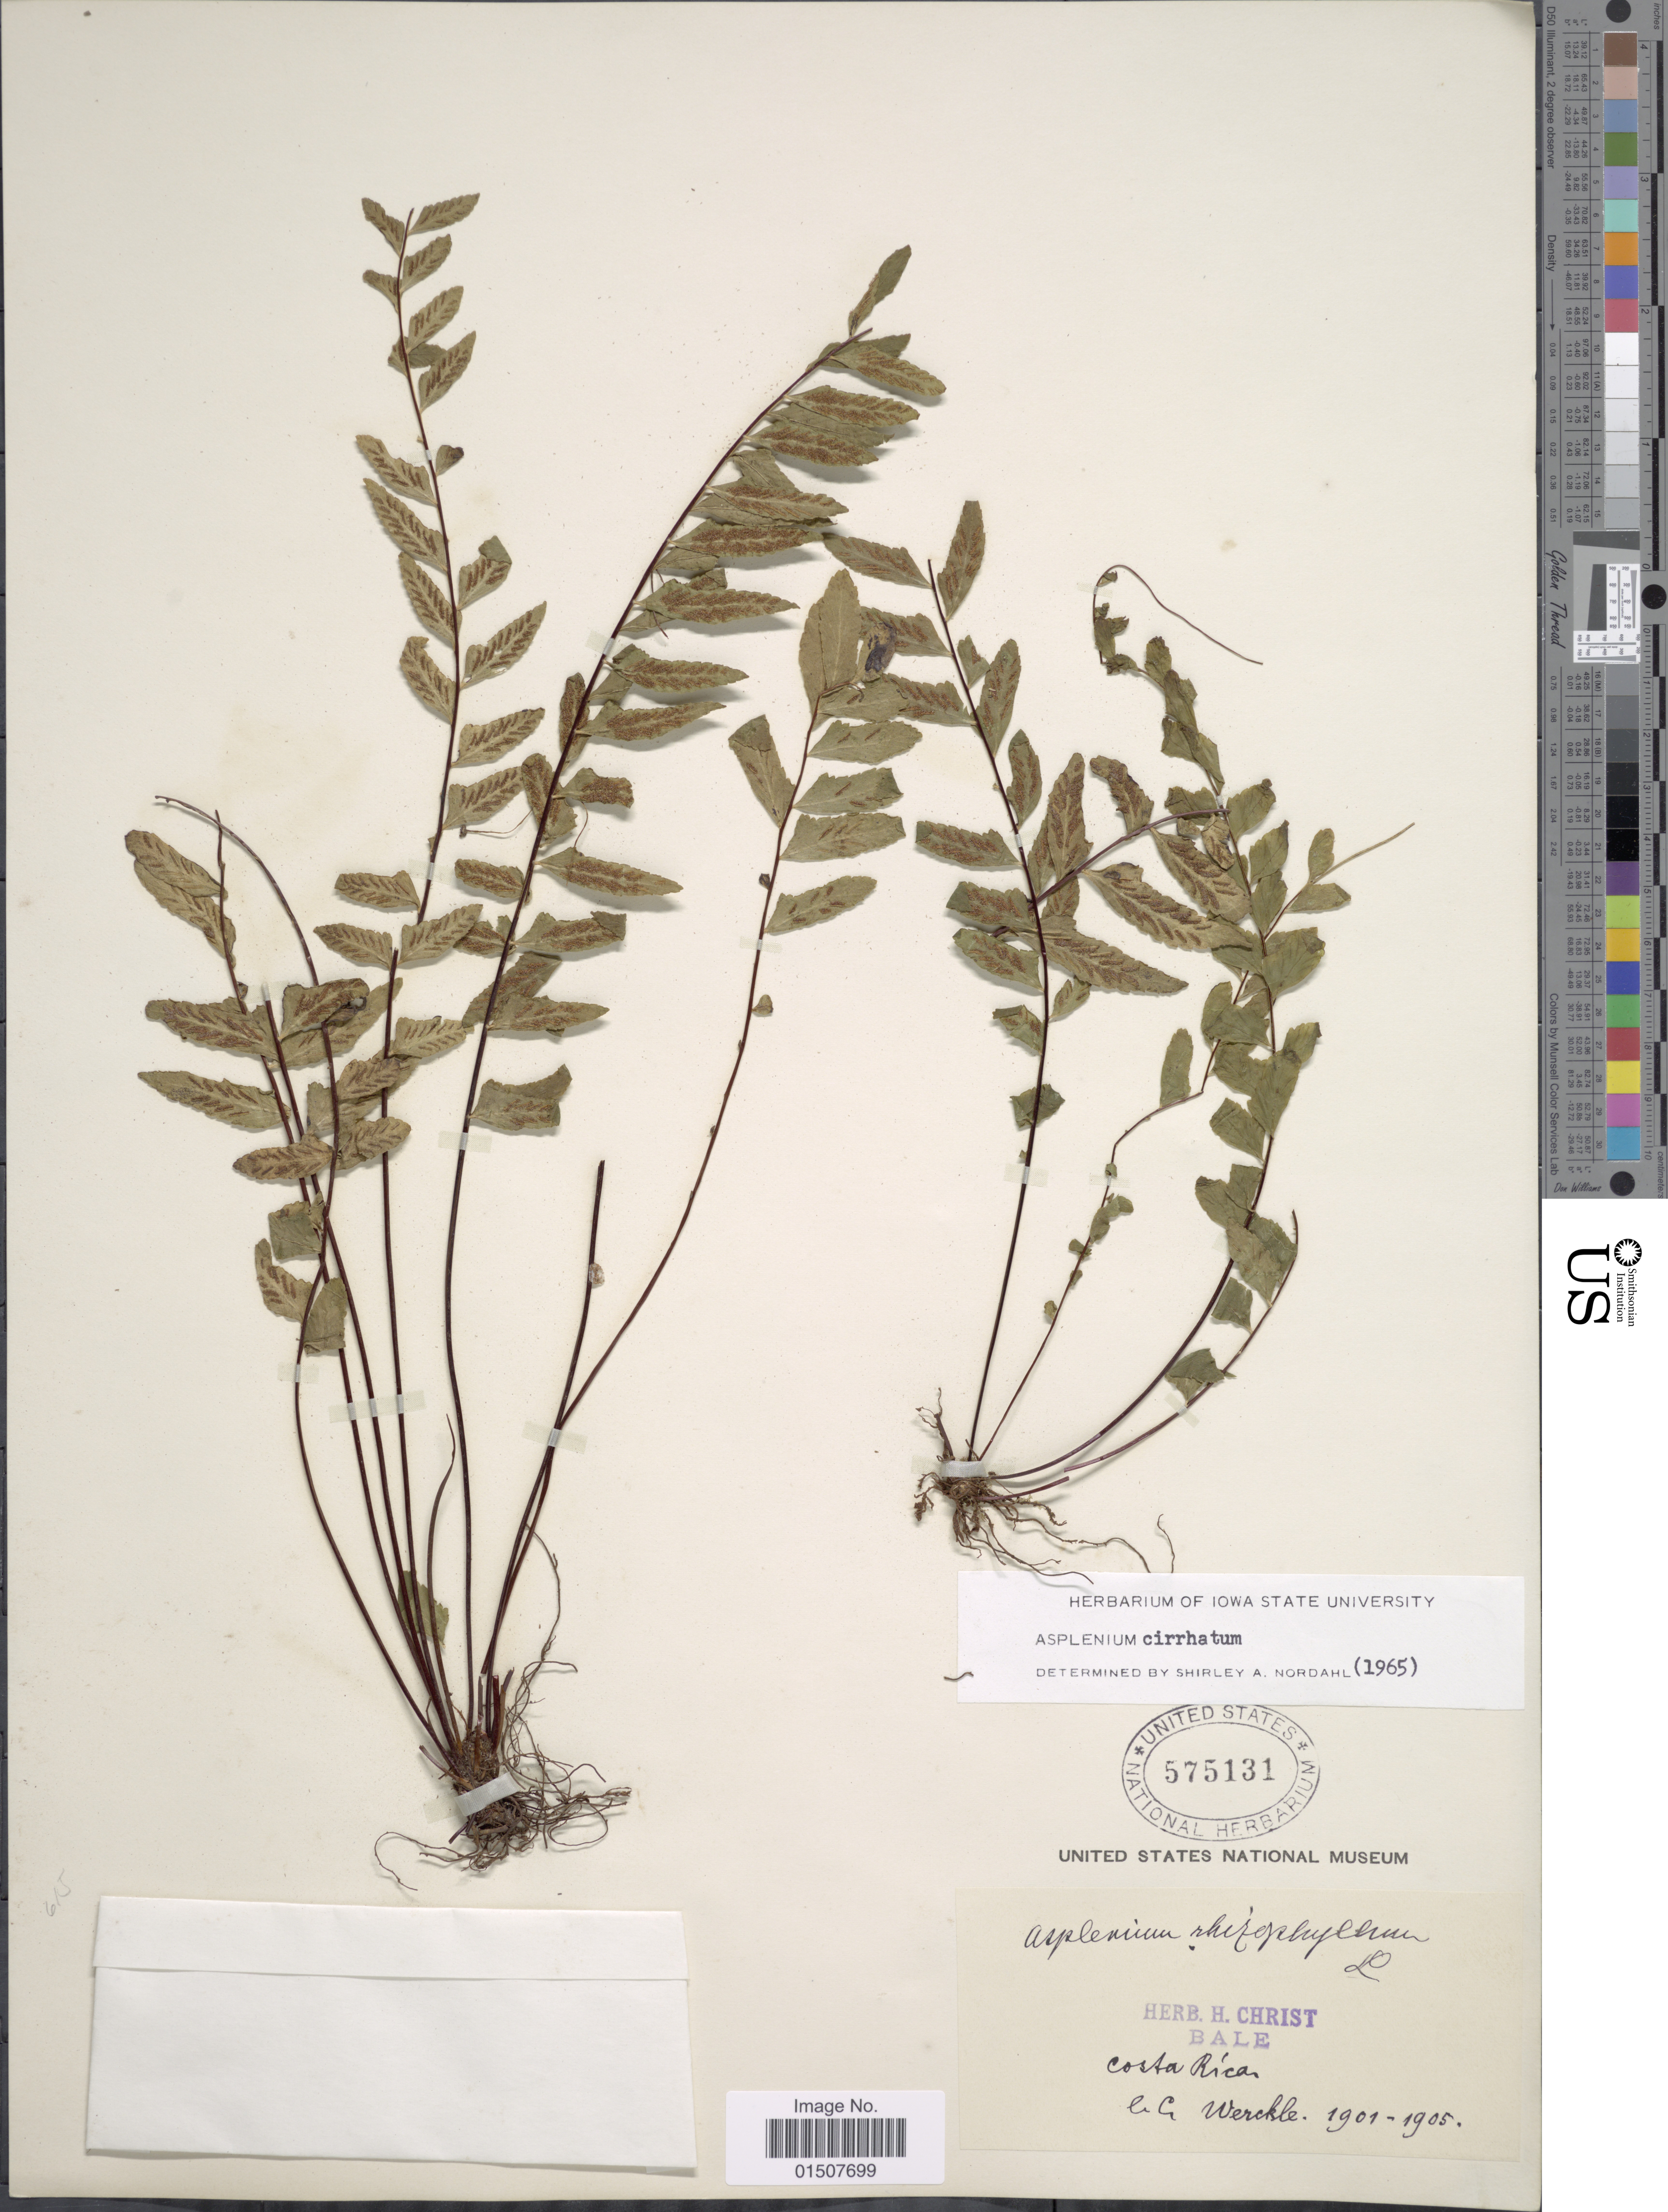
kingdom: Plantae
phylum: Tracheophyta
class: Polypodiopsida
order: Polypodiales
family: Aspleniaceae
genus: Asplenium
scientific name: Asplenium radicans var. cirrhatum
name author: (Rich. ex Willd.) Rosenst.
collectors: C. C Wercklé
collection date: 1901/1905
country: Costa Rica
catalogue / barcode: US 575131